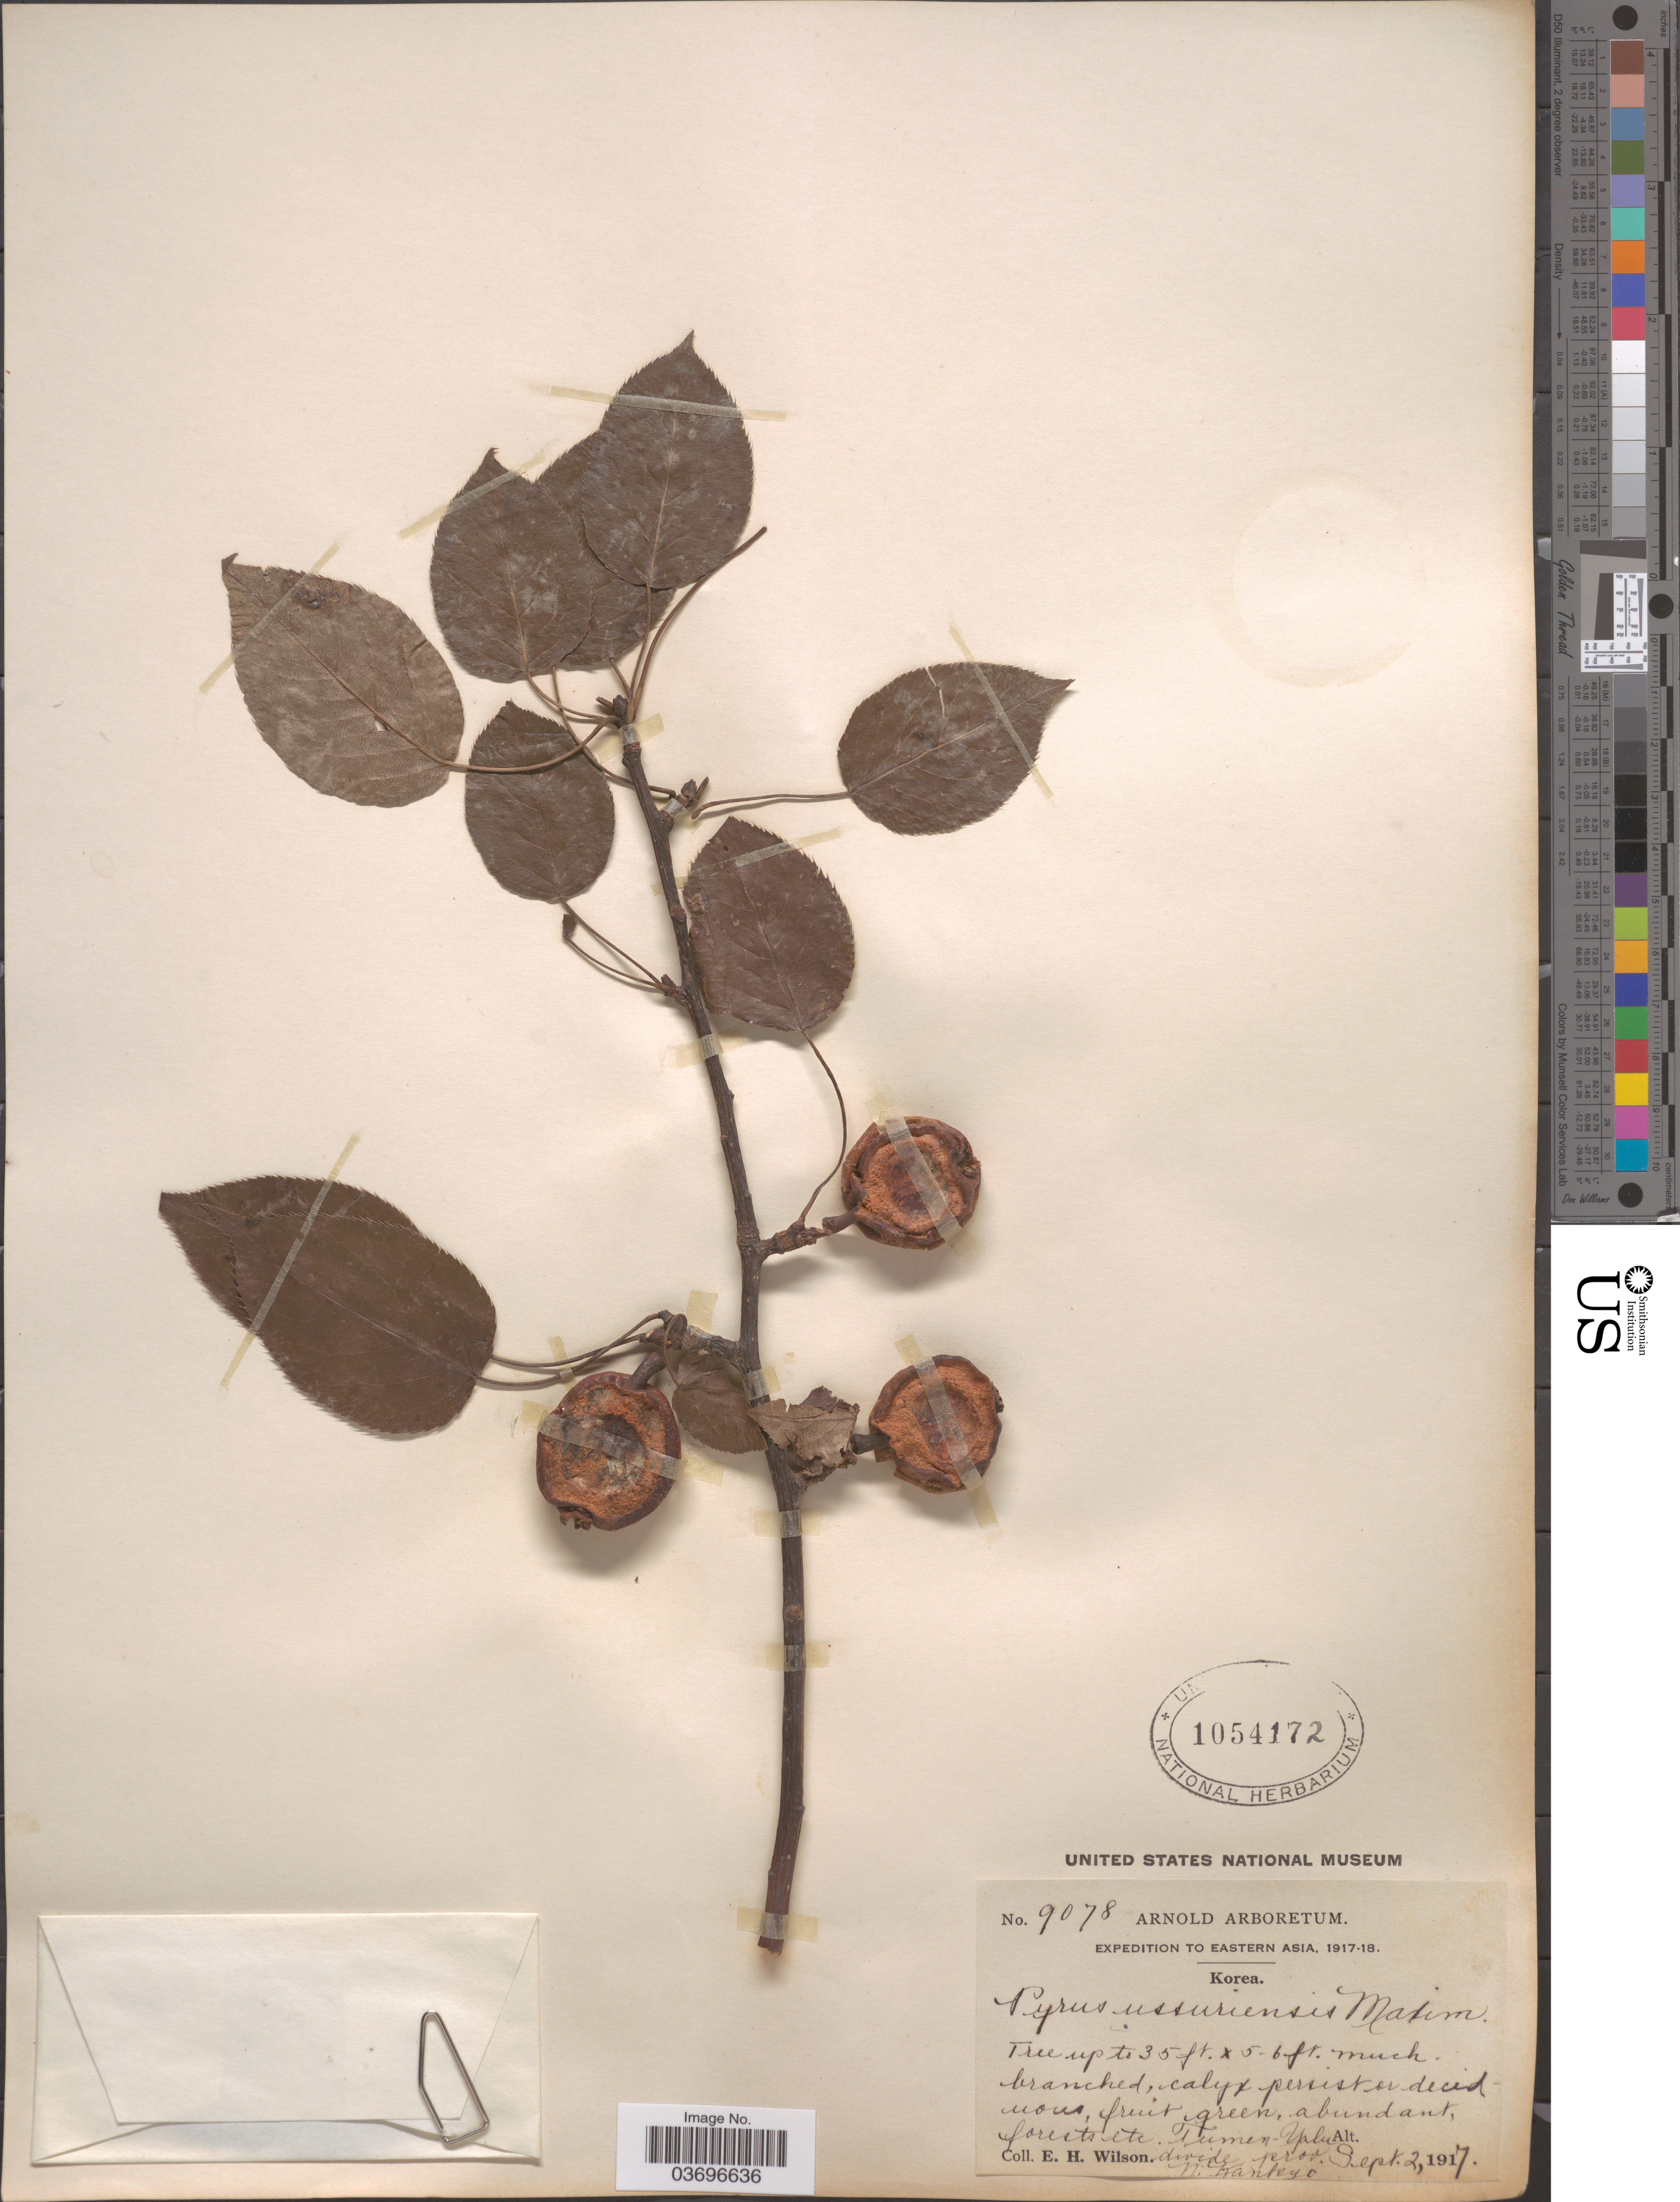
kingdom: Plantae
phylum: Tracheophyta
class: Magnoliopsida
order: Rosales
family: Rosaceae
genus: Pyrus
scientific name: Pyrus ussuriensis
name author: Maxim.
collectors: E. Wilson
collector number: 9078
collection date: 1917-09-02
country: North Korea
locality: Tumen-Yalu divide prov. N. Kankyo.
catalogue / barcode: US 1054172